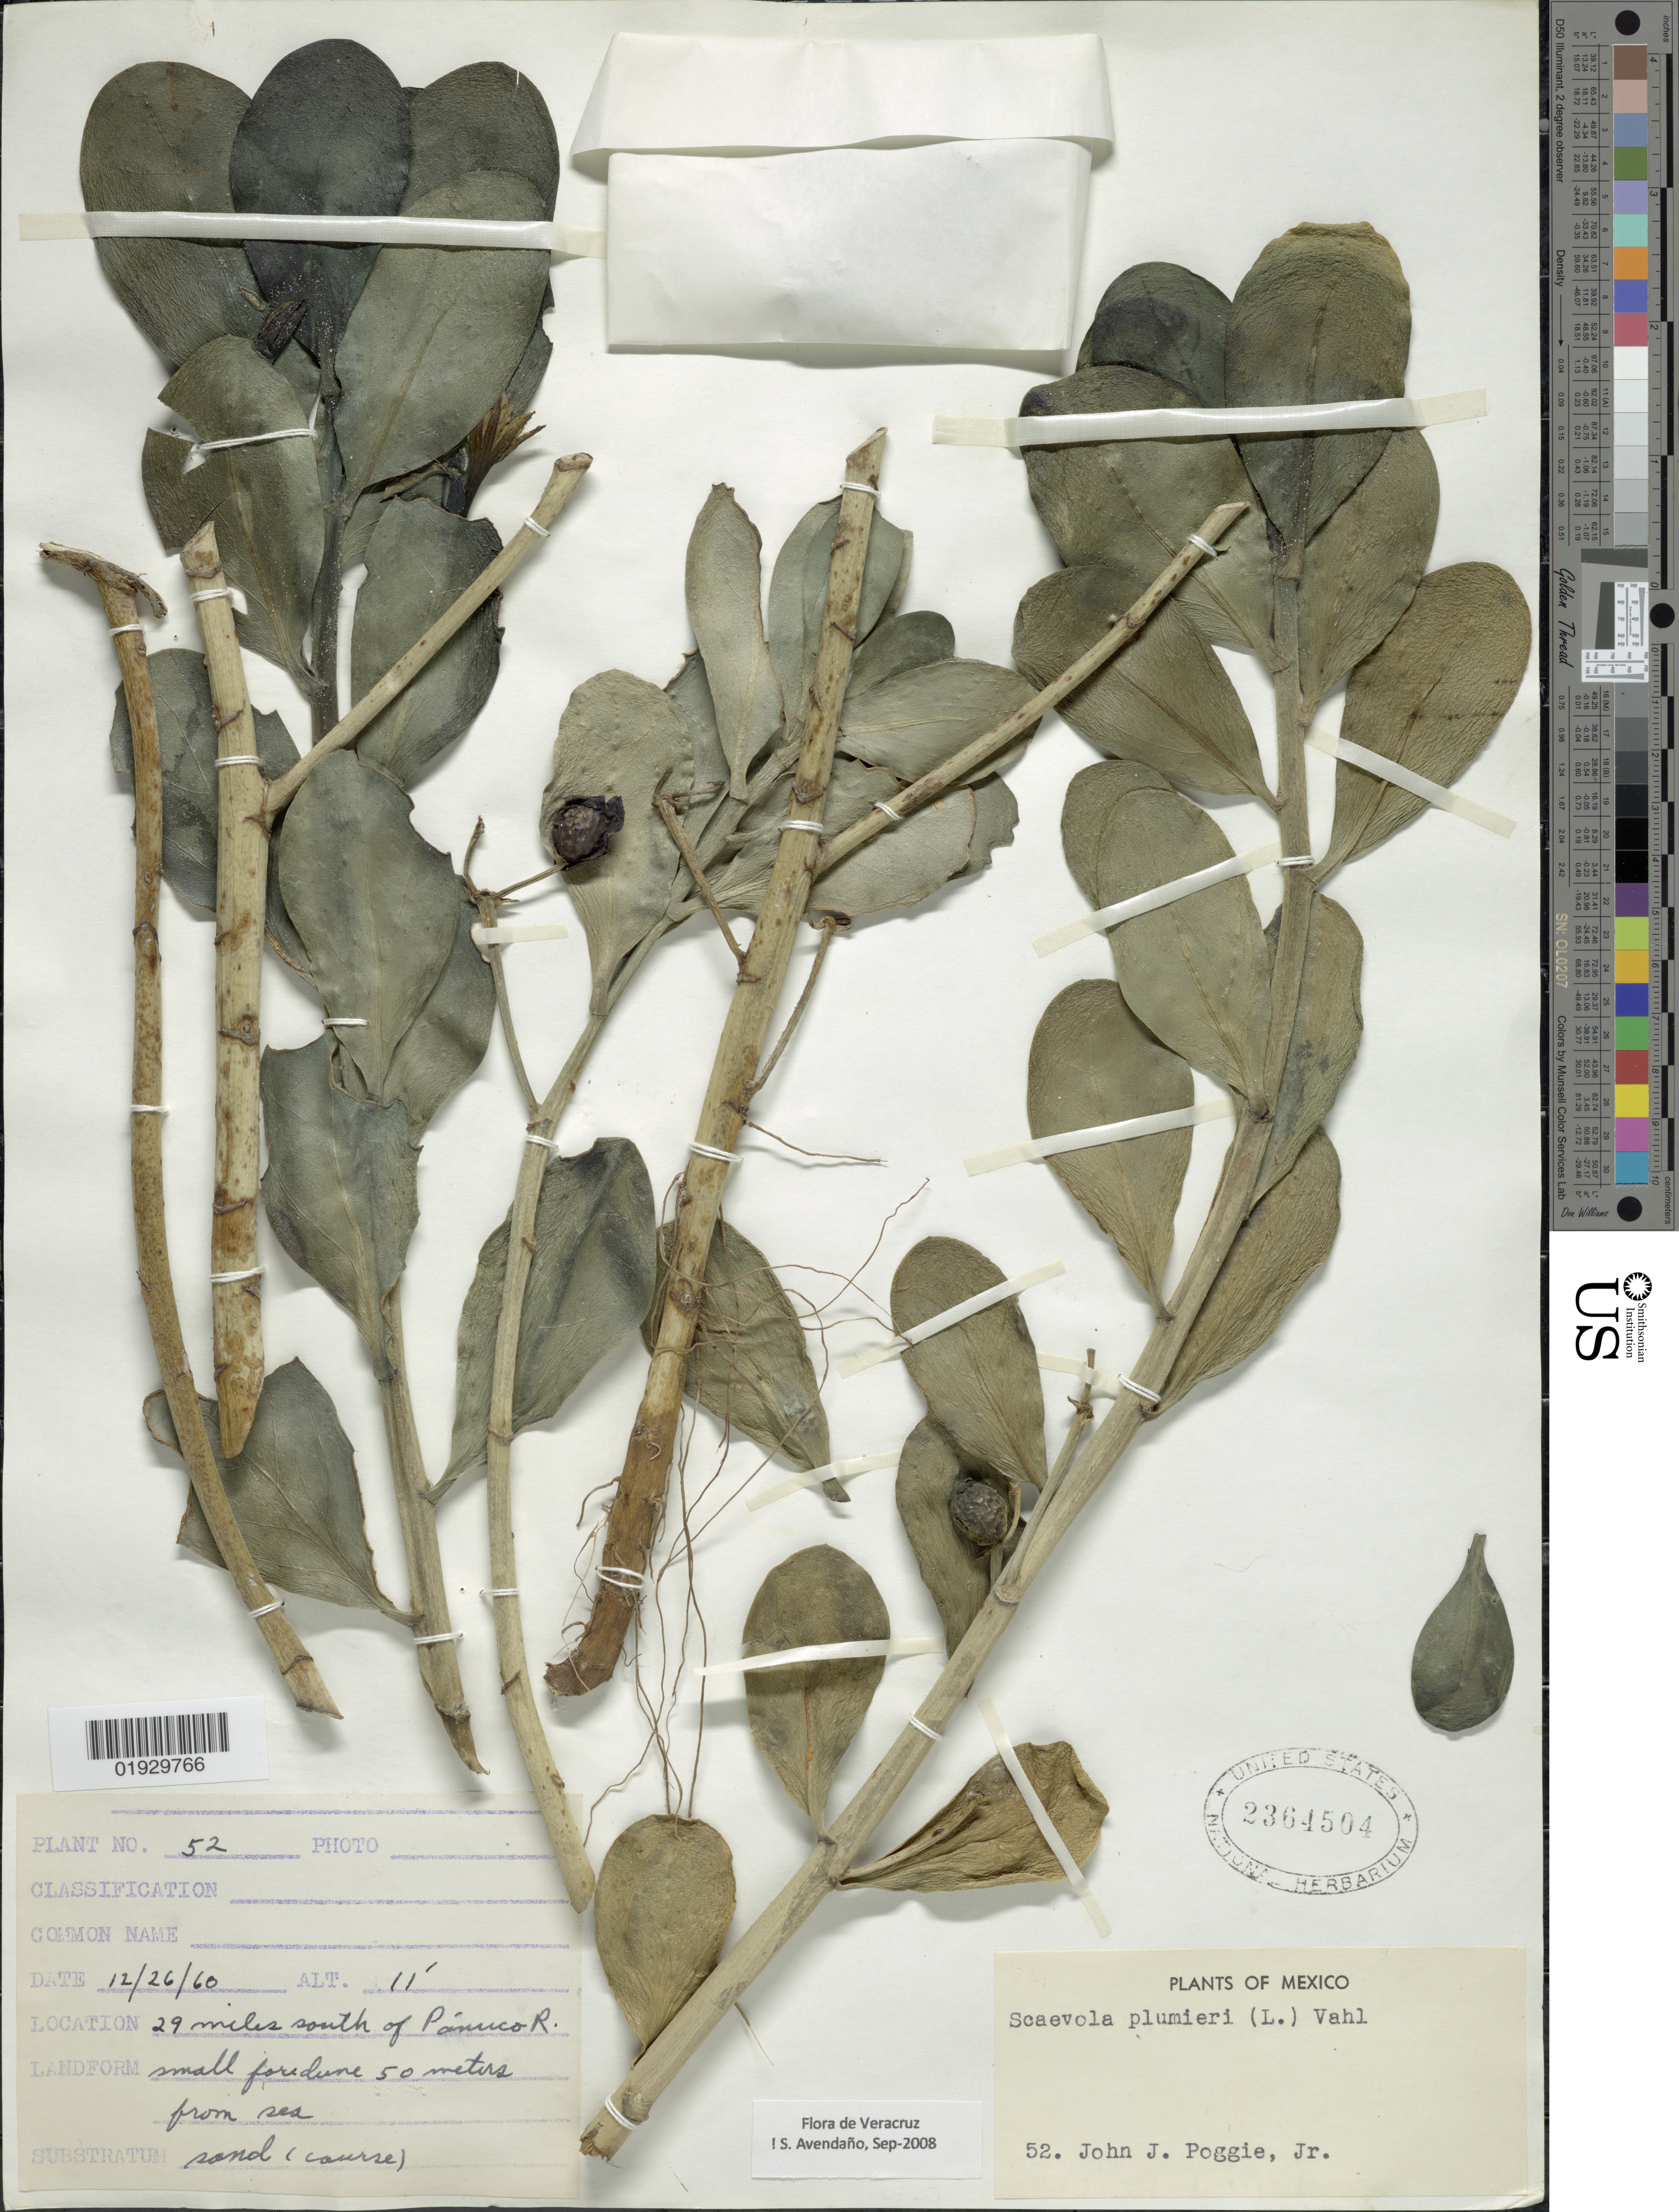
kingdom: Plantae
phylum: Tracheophyta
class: Magnoliopsida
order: Asterales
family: Goodeniaceae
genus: Scaevola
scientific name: Scaevola plumieri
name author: (L.) Vahl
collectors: J. Poggie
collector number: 52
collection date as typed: Transcribed d/m/y: 26/12/60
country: Mexico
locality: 29 miles south of Pánuco R.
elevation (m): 3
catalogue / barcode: US 2364504